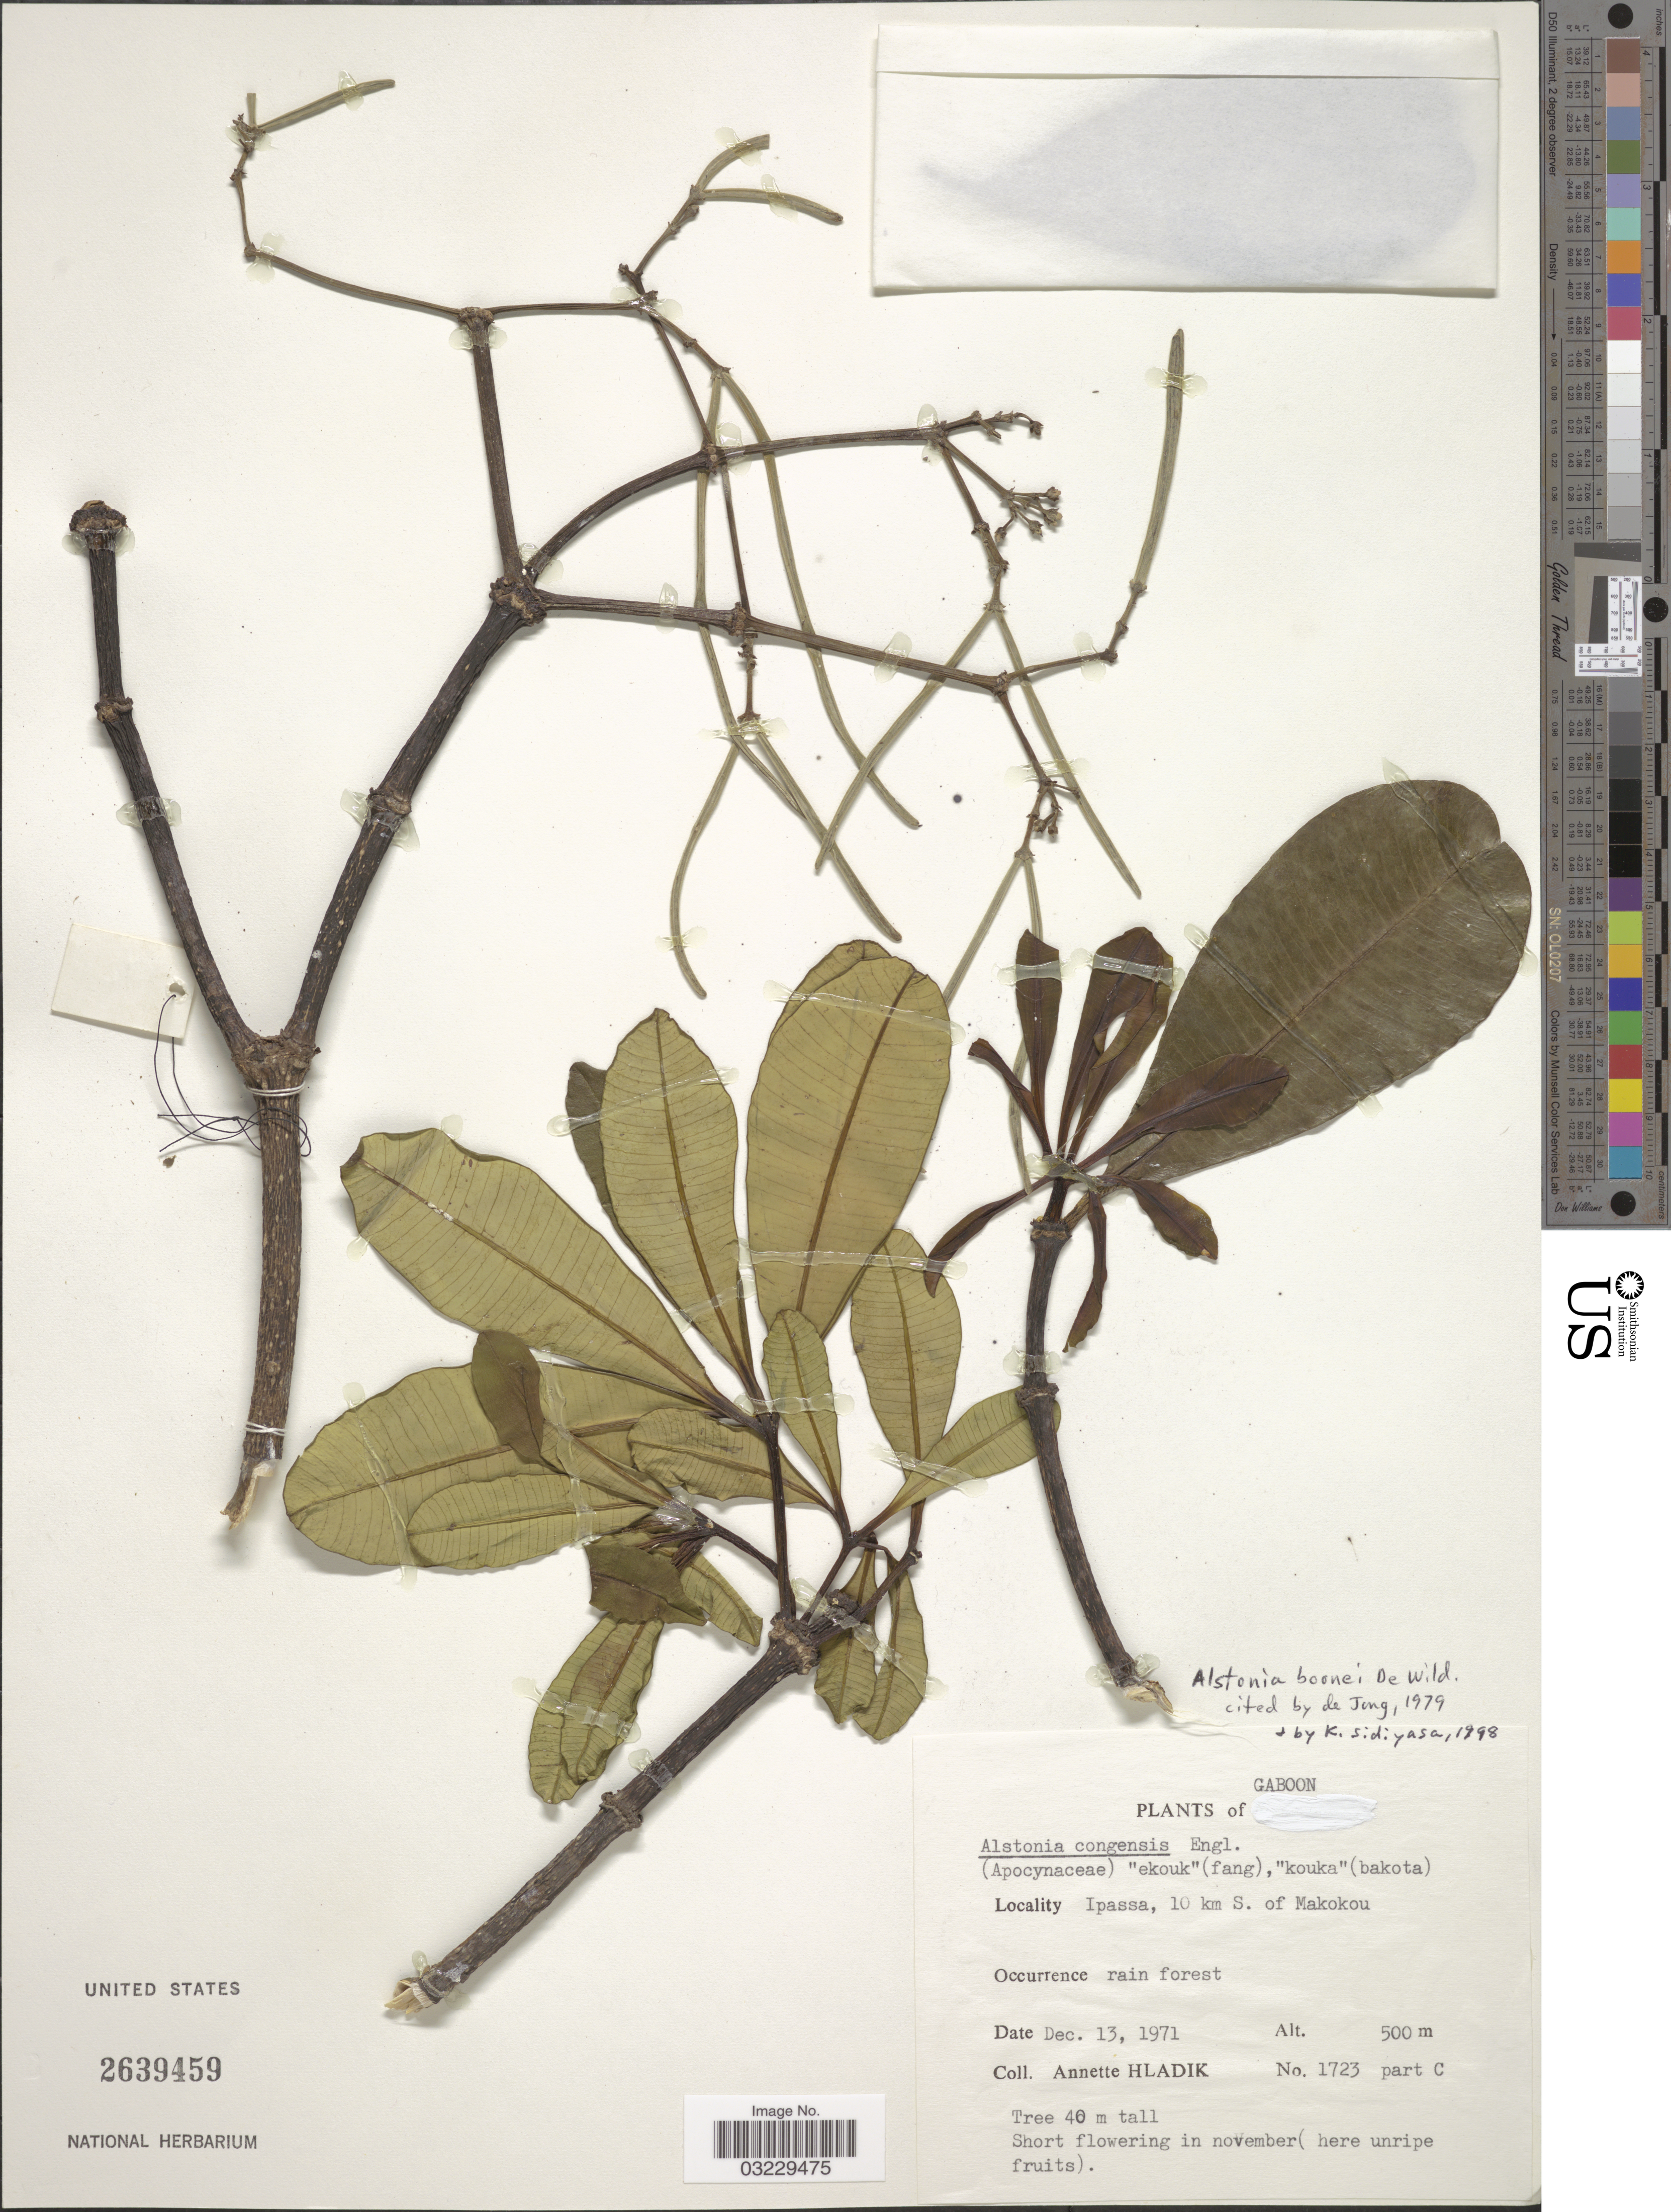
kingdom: Plantae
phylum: Tracheophyta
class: Magnoliopsida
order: Gentianales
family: Apocynaceae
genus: Alstonia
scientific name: Alstonia boonei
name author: De Wild.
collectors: A. Hladik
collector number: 1723partC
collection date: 1971-12-13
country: Gabon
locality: Ipassa, 10 km S. of Makokou.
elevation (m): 500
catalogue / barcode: US 2639459